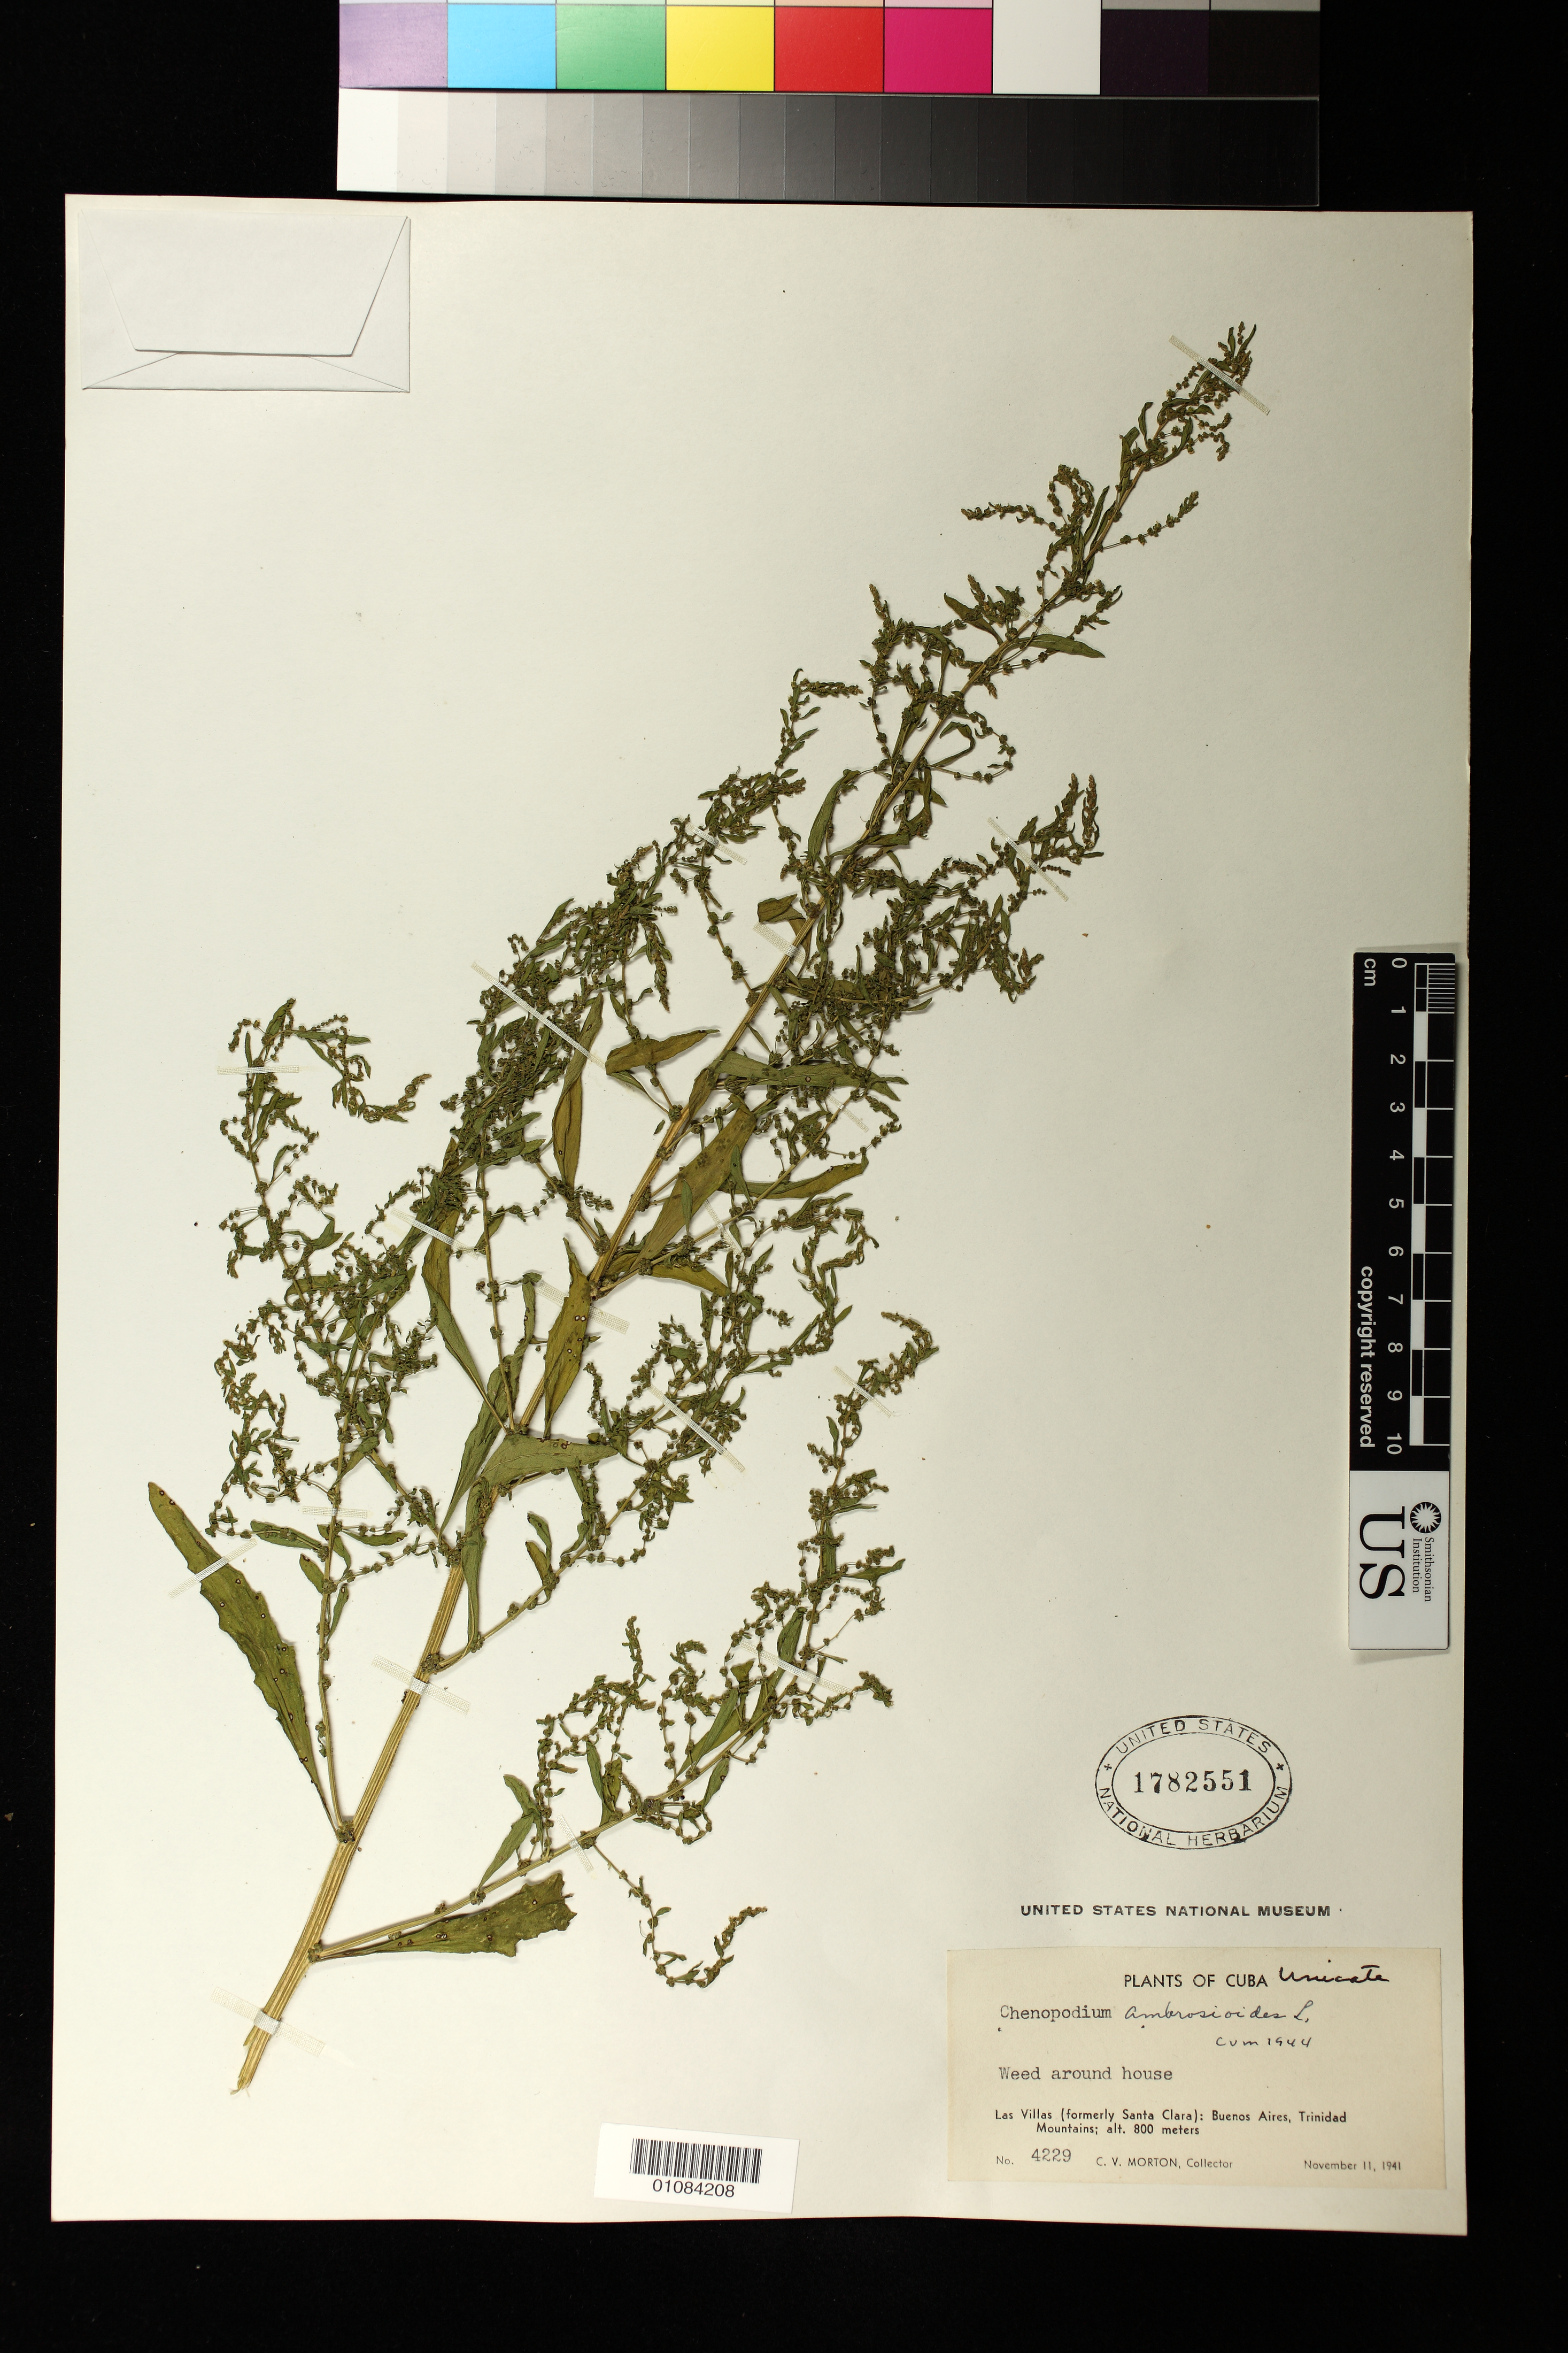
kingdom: Plantae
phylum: Tracheophyta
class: Magnoliopsida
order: Caryophyllales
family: Amaranthaceae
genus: Chenopodium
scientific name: Chenopodium ambrosioides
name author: L.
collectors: C. V. Morton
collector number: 4229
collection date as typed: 11 Nov 1941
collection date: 1941-11-11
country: Cuba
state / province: Las Villas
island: Cuba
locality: Las Villas (formerly Santa Clara) :Buenos Aires, Trinidad Mountains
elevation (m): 800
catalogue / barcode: US 1782551